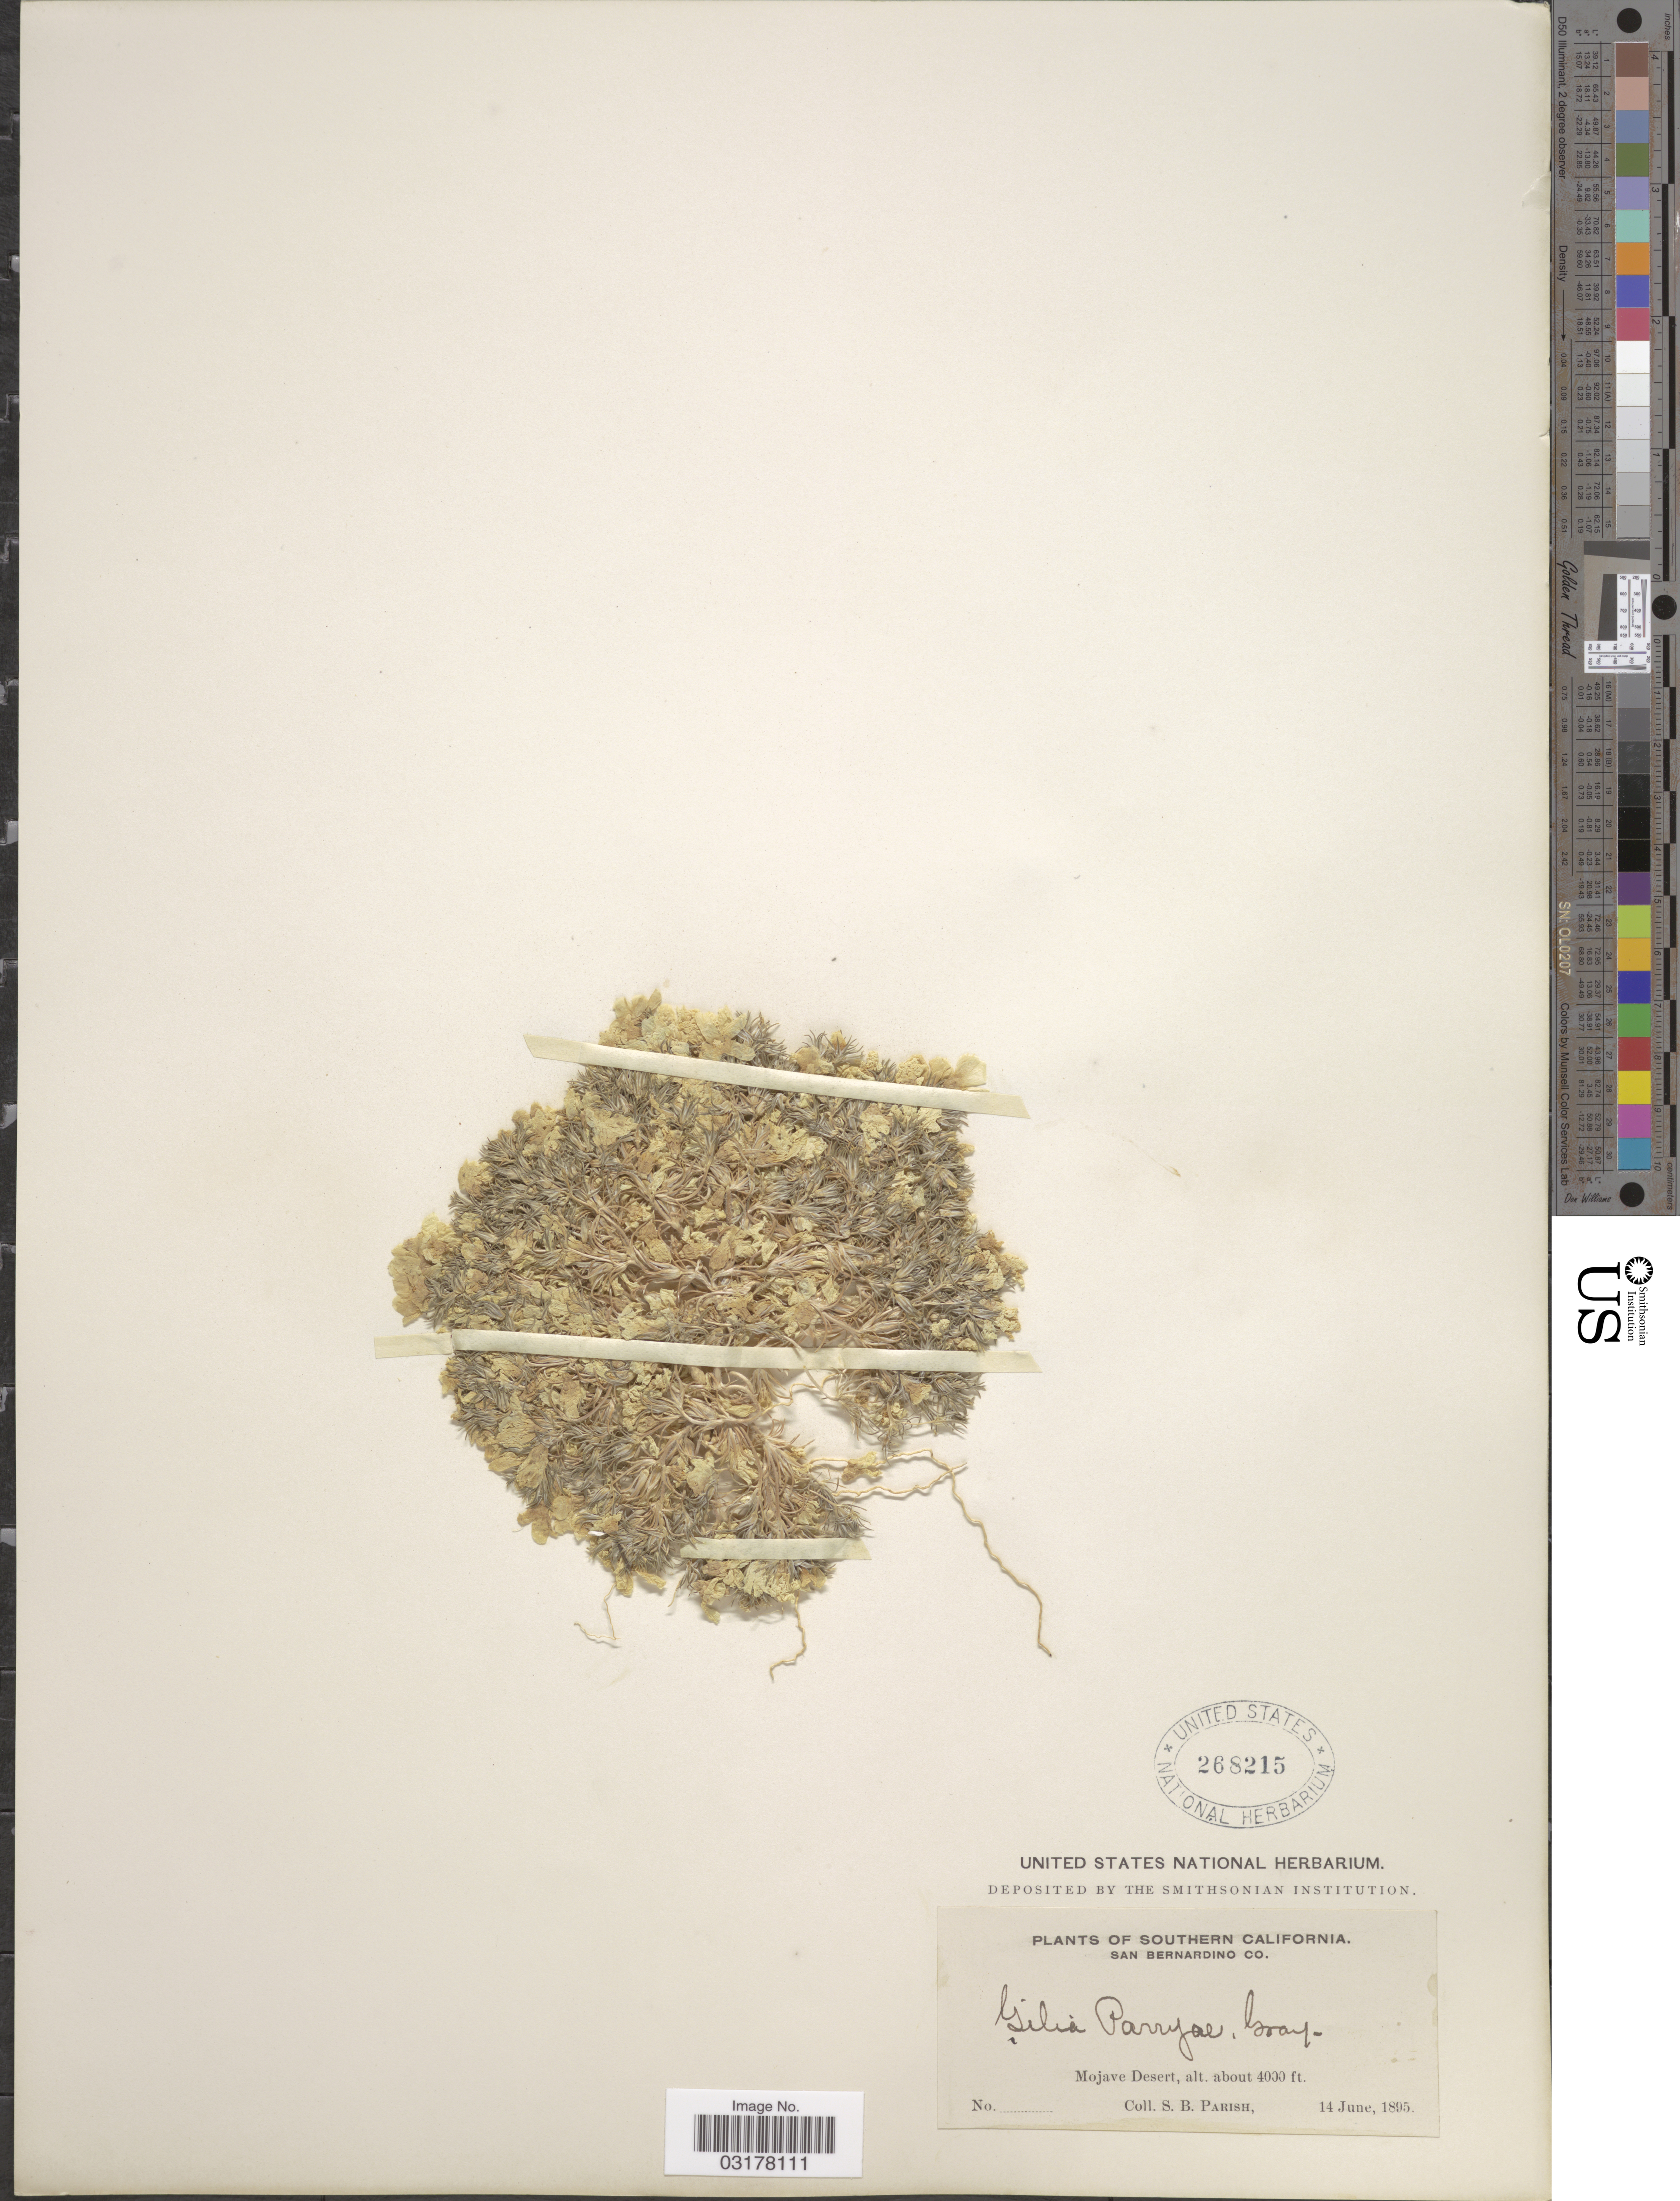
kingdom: Plantae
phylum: Tracheophyta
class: Magnoliopsida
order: Ericales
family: Polemoniaceae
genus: Linanthus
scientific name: Linanthus parryae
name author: (A. Gray) Greene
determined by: Strong, Mark T., (BOT), Smithsonian Institution - National Museum of Natural History (UNITED STATES)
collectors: S. B. Parish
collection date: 1895-06-14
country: United States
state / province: California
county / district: San Bernardino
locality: Southern California. San Bernardino Co. Mojave Desert.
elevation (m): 1219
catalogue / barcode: US 268215